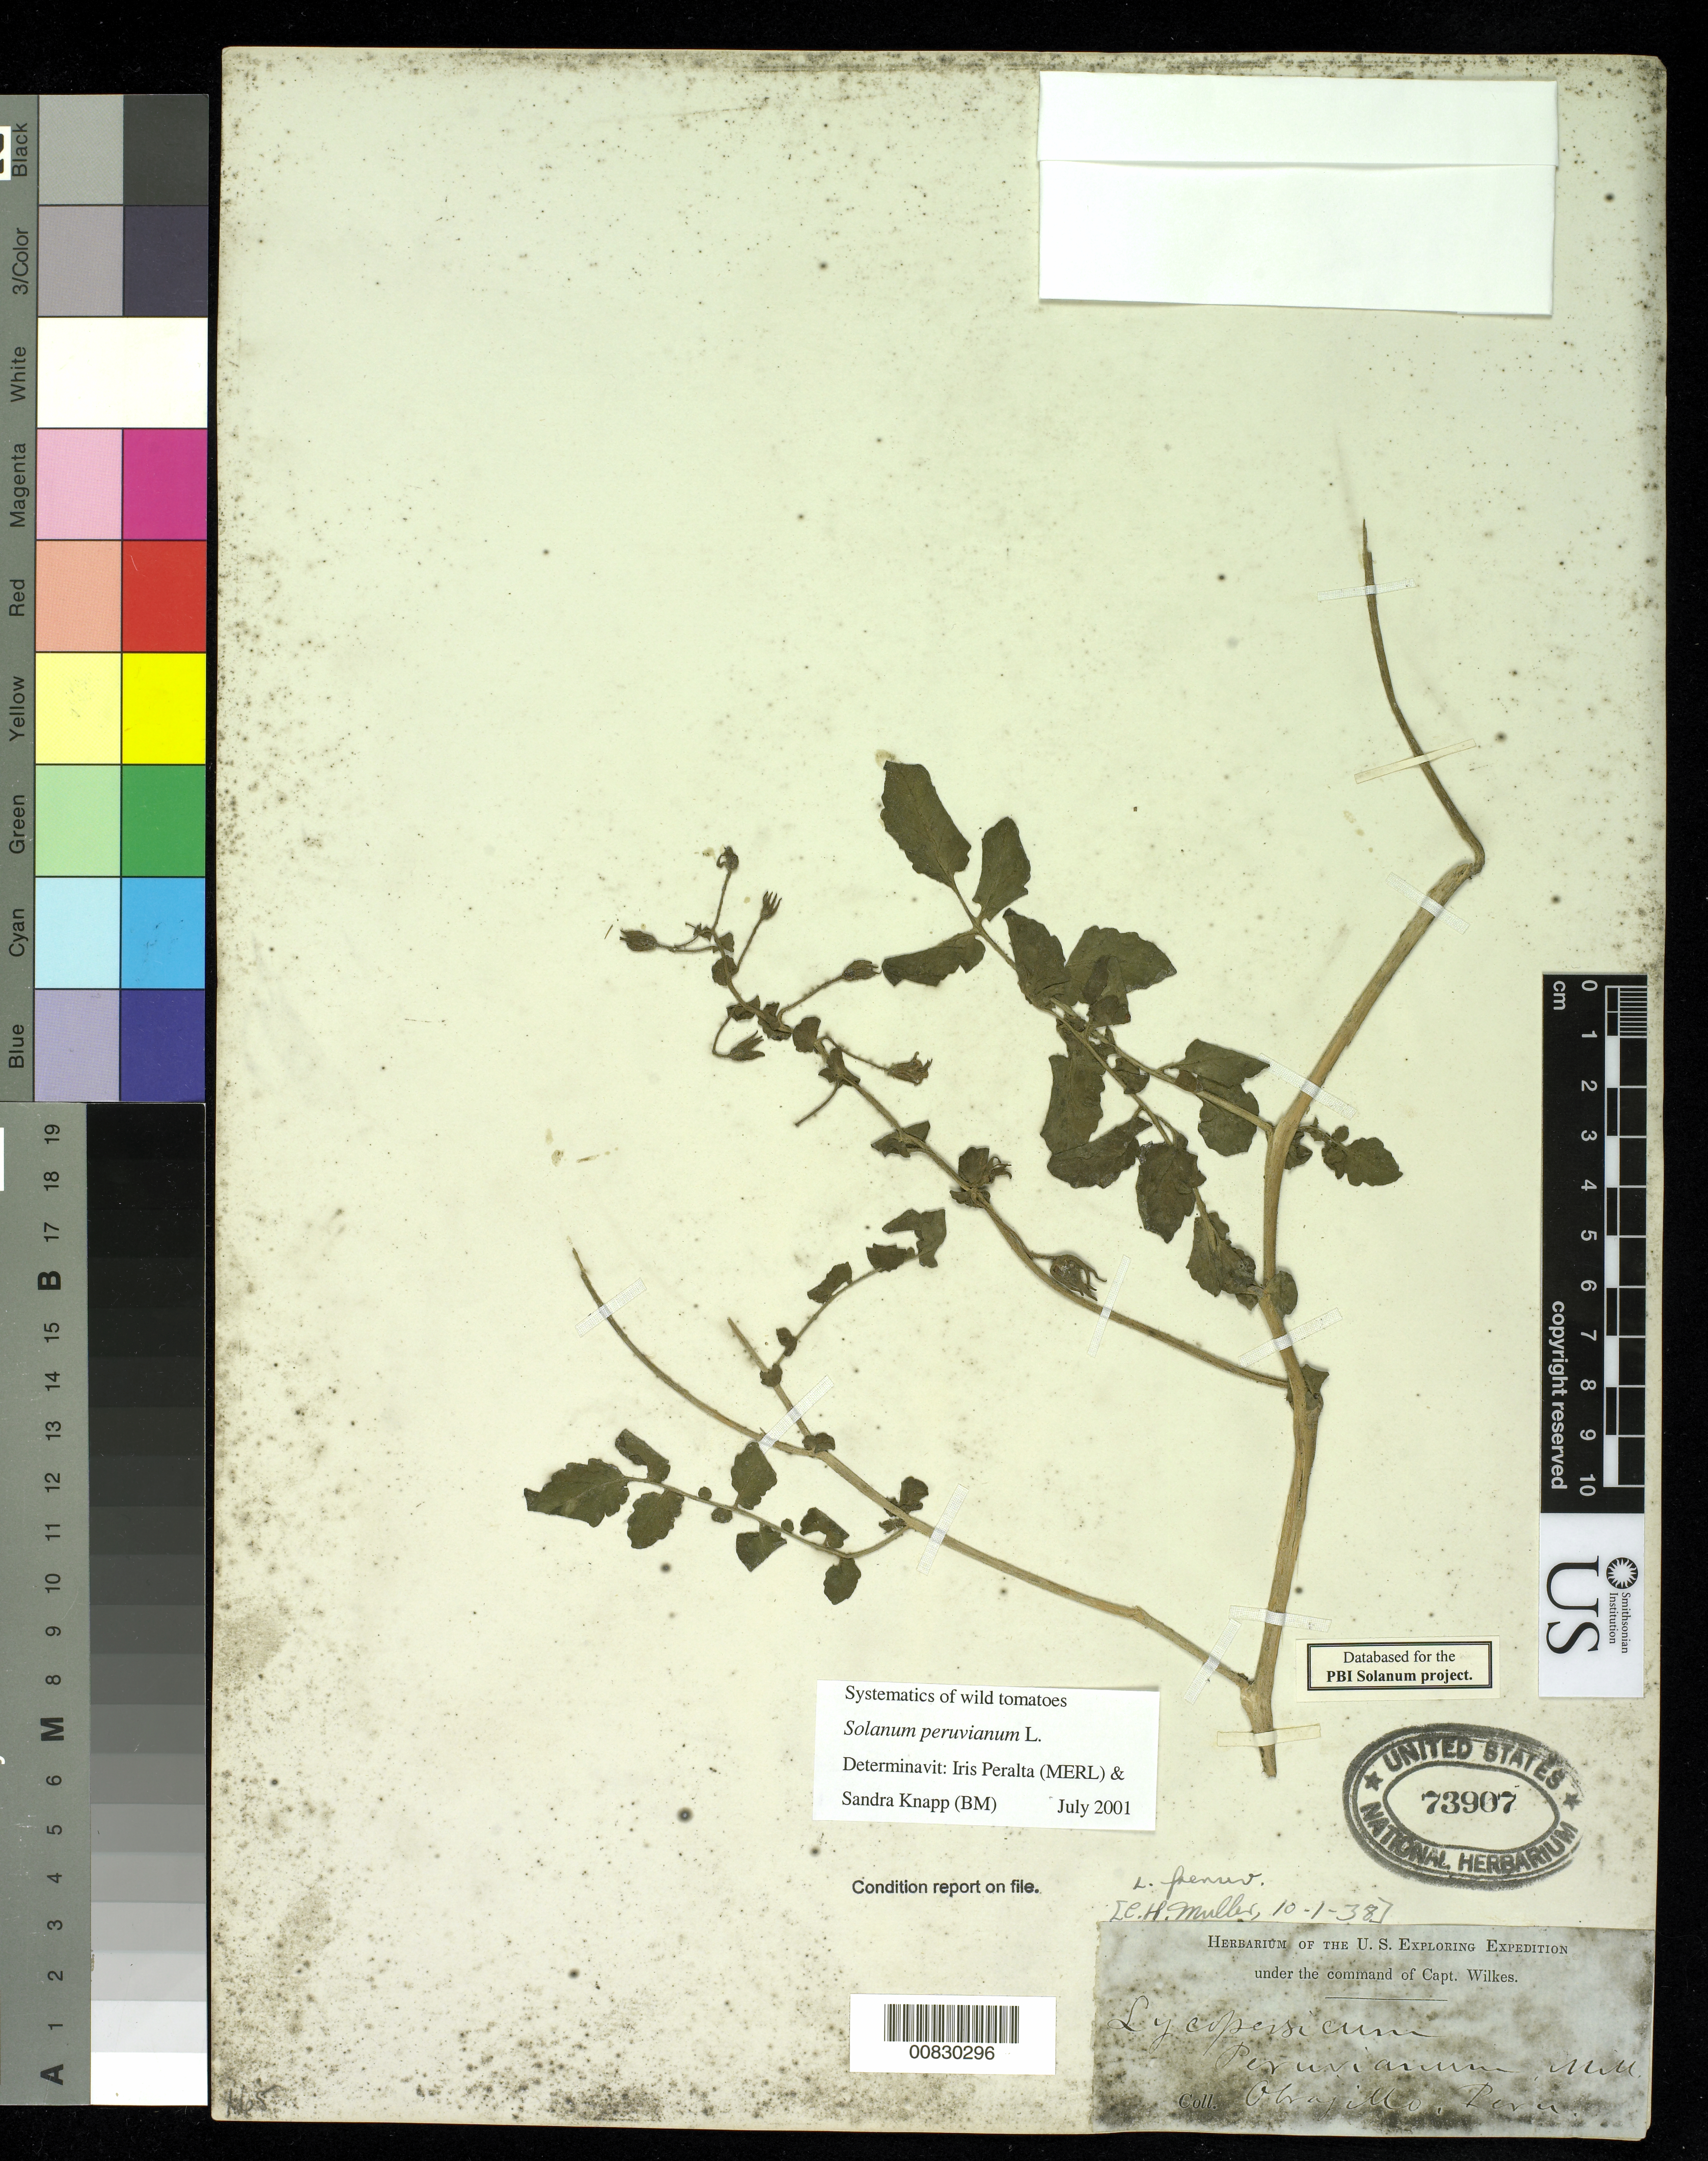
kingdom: Plantae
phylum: Tracheophyta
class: Magnoliopsida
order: Solanales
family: Solanaceae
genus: Solanum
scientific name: Solanum peruvianum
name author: L.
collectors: Wilkes Explor. Exped.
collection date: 1838/1842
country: Peru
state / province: Lima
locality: Obrajillo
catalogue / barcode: US 73907